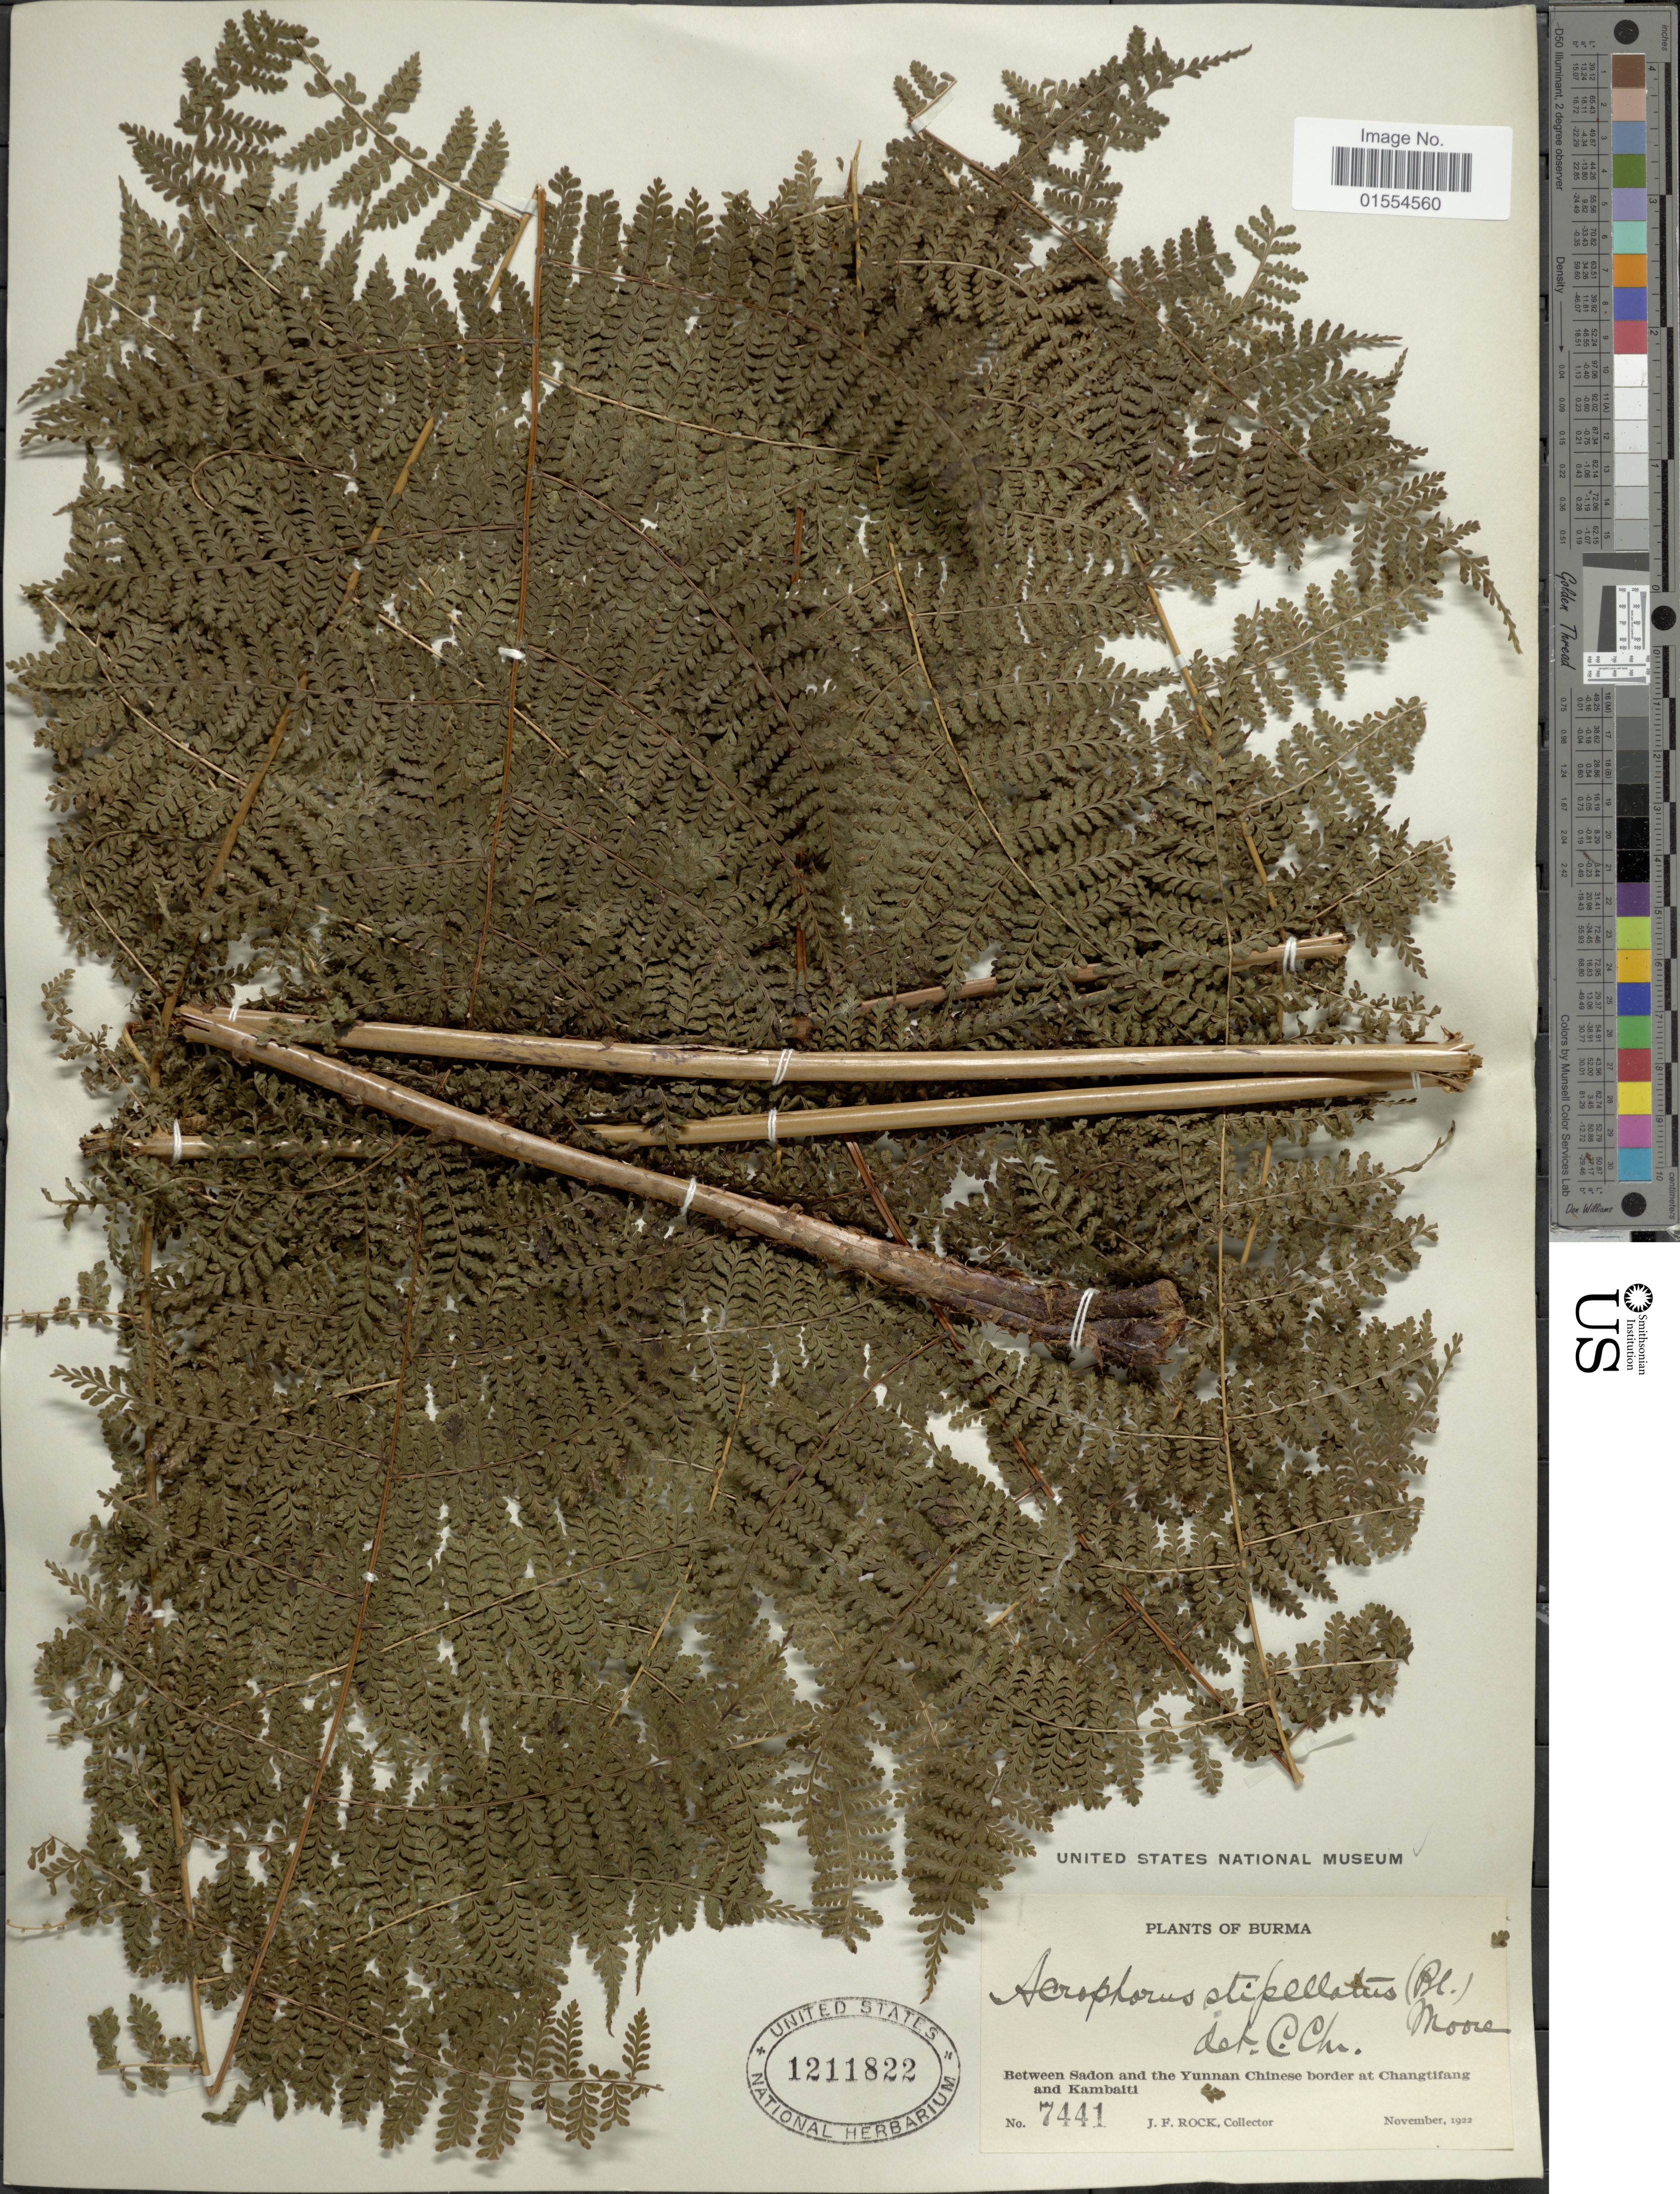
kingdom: Plantae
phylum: Tracheophyta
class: Polypodiopsida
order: Polypodiales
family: Dryopteridaceae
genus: Dryopteris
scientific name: Dryopteris nodosa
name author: (C. Presl) Li Bing Zhang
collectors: J. Rock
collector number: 7441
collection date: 1922-11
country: Myanmar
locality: Burma, between Sadon and the Yunnan Chinese border at Changtifang and Kambaiti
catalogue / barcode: US 1211822